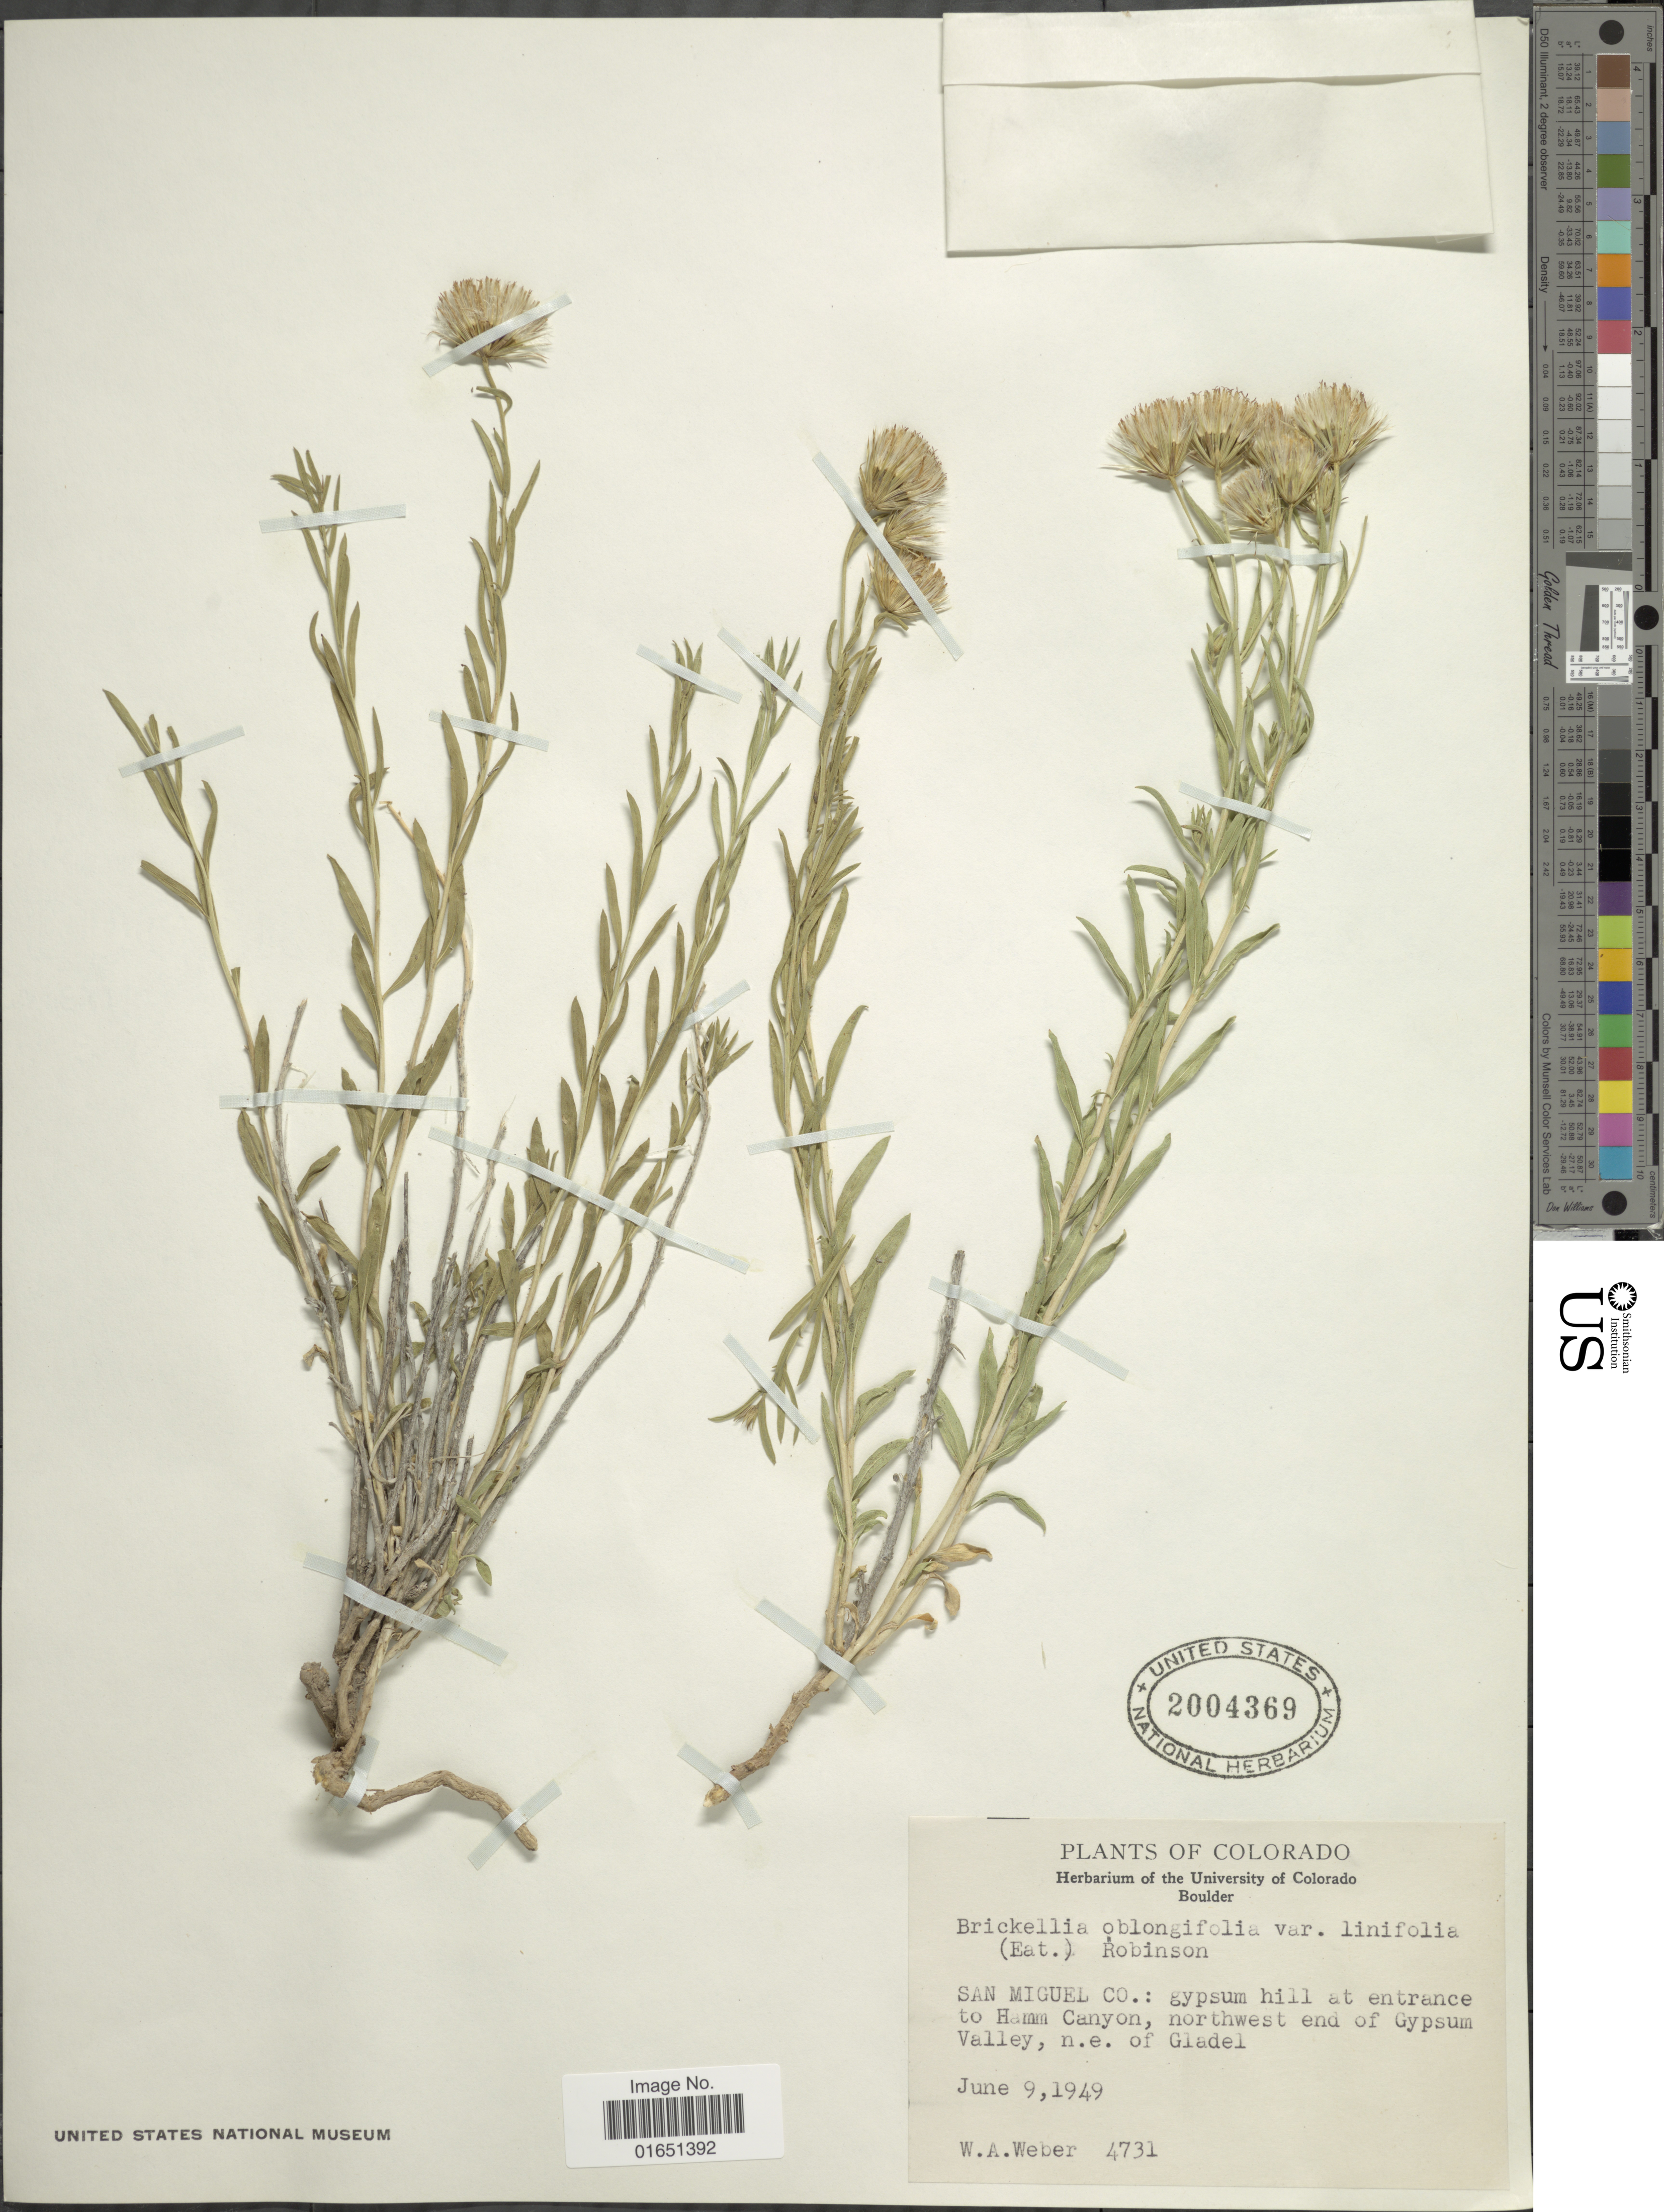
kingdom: Plantae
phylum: Tracheophyta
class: Magnoliopsida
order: Asterales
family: Asteraceae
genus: Brickellia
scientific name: Brickellia oblongifolia var. linifolia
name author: (D.C. Eaton) B.L. Rob.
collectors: W. A. Weber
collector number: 4731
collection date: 1949-06-09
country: United States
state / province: Colorado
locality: San Miguel Co: gypsum hill at entrance to Hamm Canyon, northwest end of Gypsum Valley, n.e. of Gladel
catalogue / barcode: US 2004369